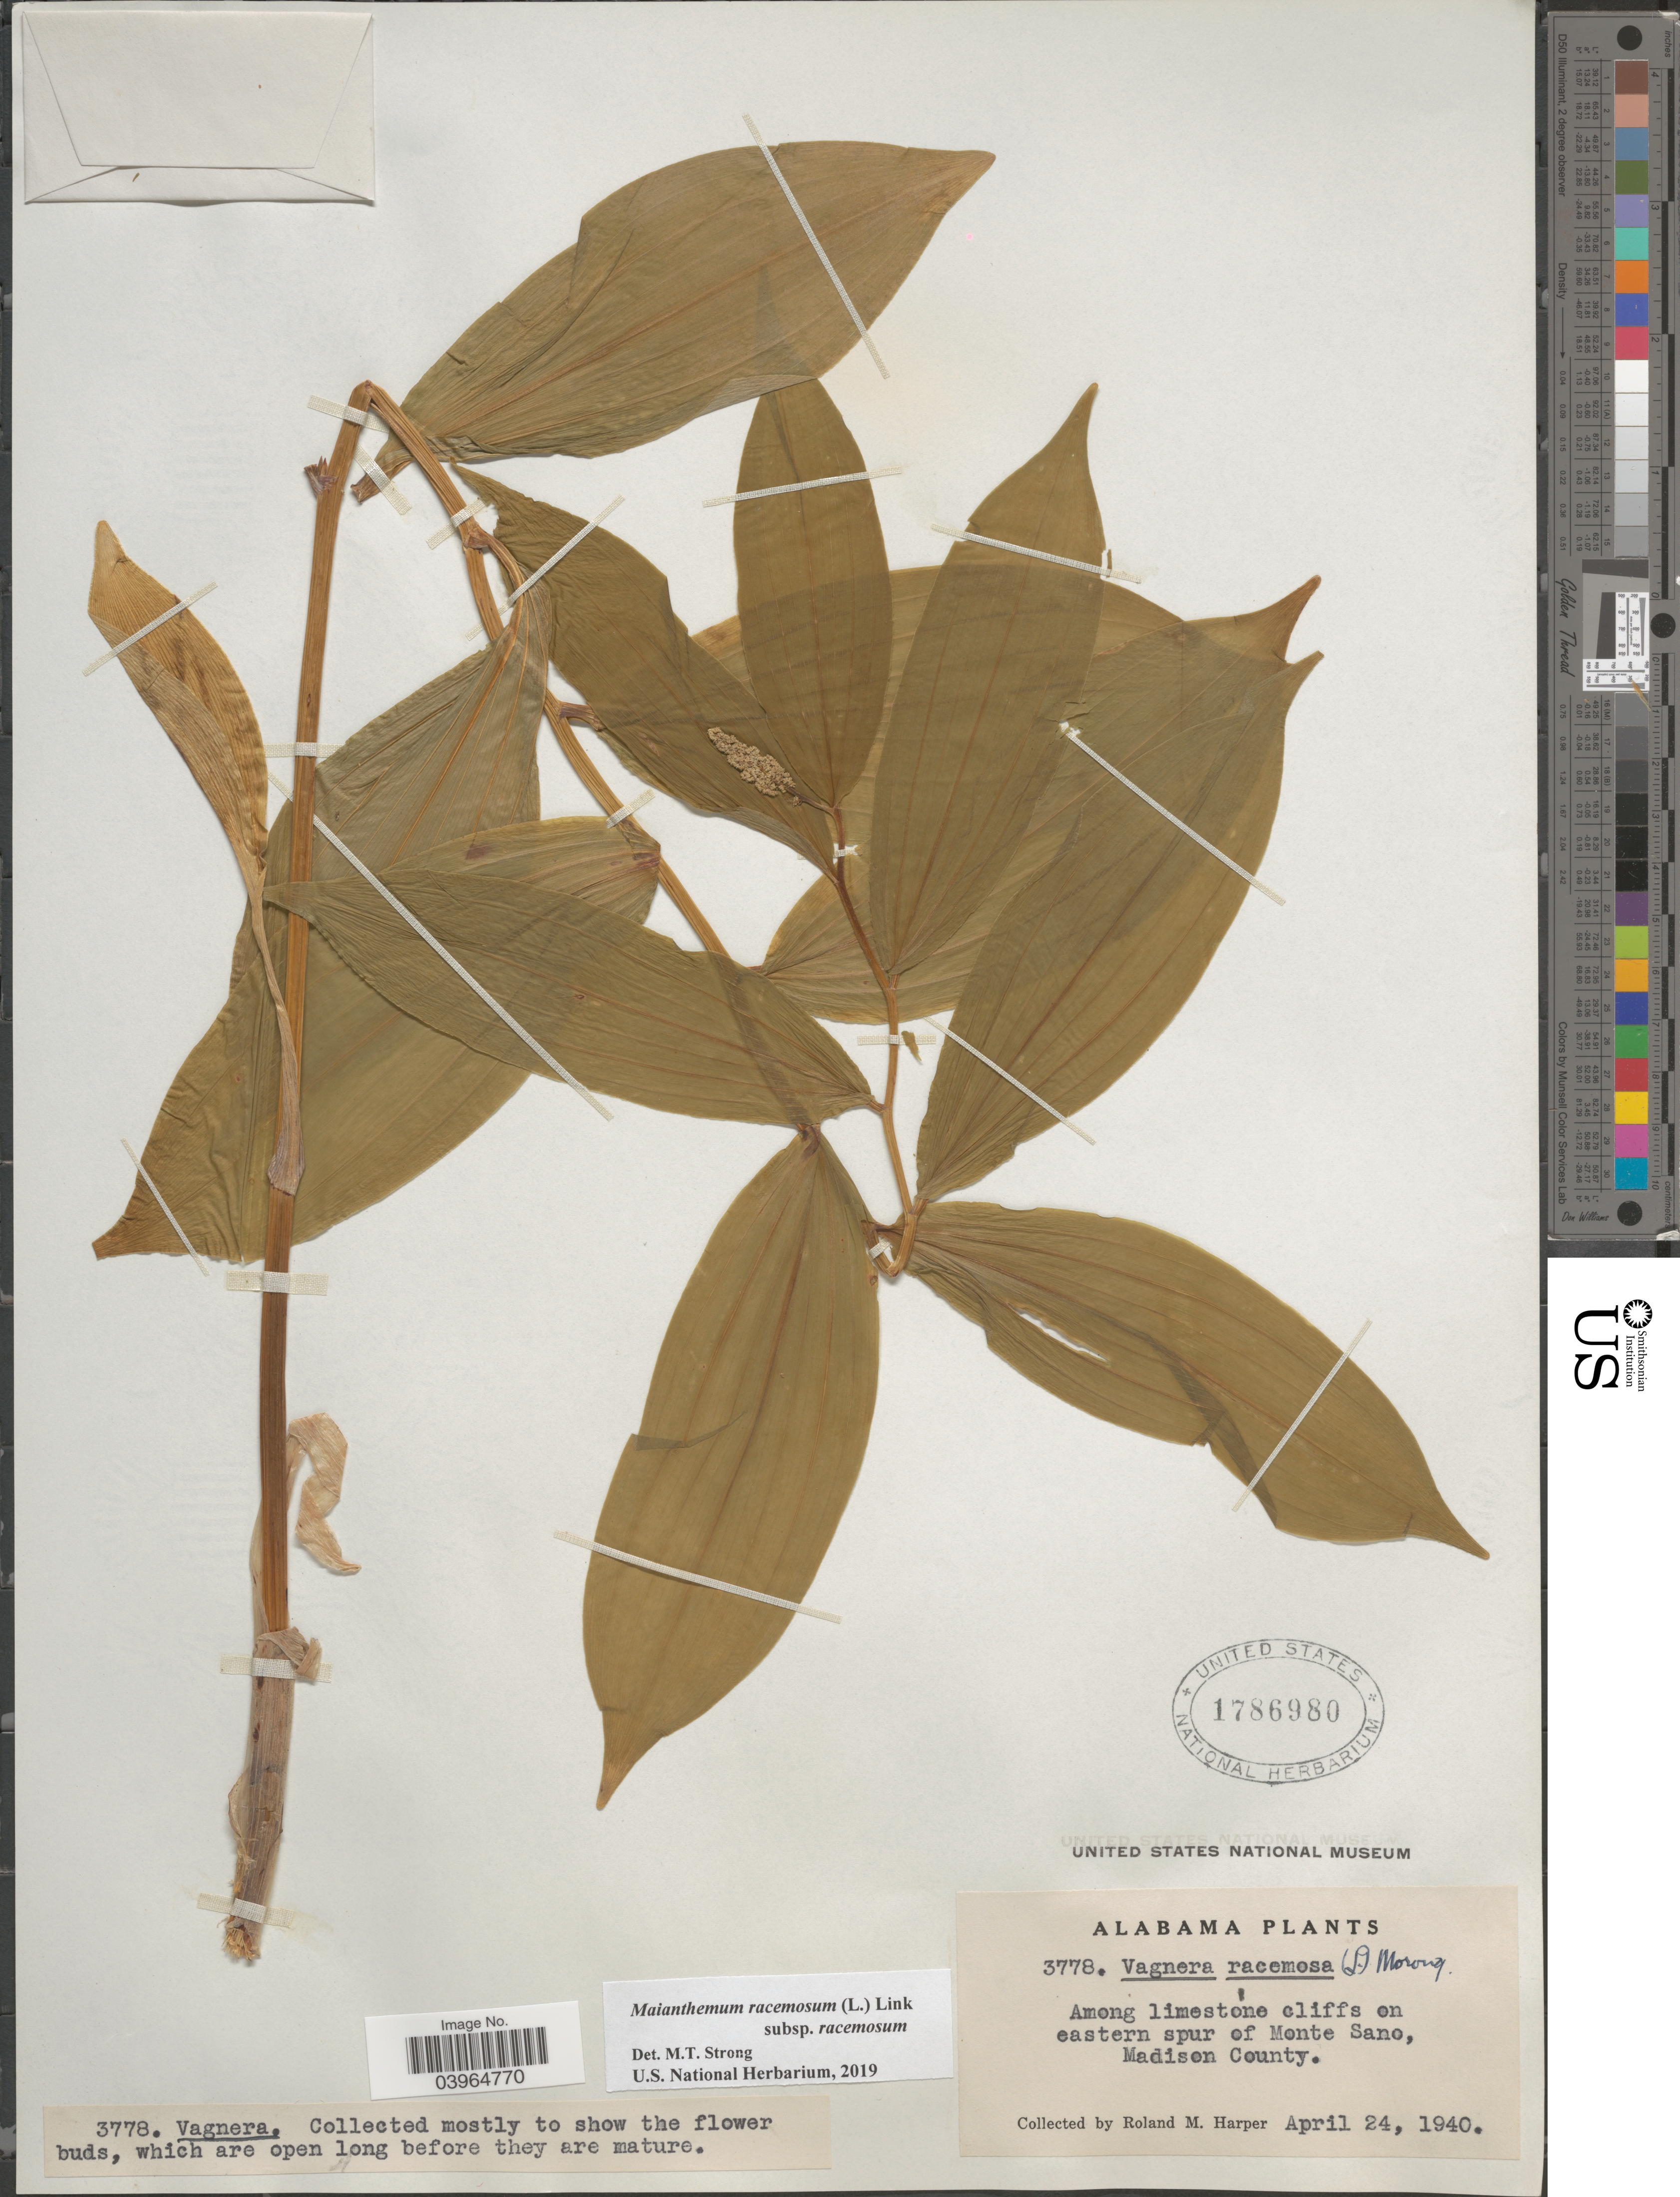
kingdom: Plantae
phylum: Tracheophyta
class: Liliopsida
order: Asparagales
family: Asparagaceae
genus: Maianthemum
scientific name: Maianthemum racemosum subsp. racemosum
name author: (L.) Link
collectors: R. M. Harper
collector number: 3778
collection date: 1940-04-24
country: United States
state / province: Alabama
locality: Among limestone cliffs on eastern spur of Monte Sano, Madison County.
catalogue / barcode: US 1786980